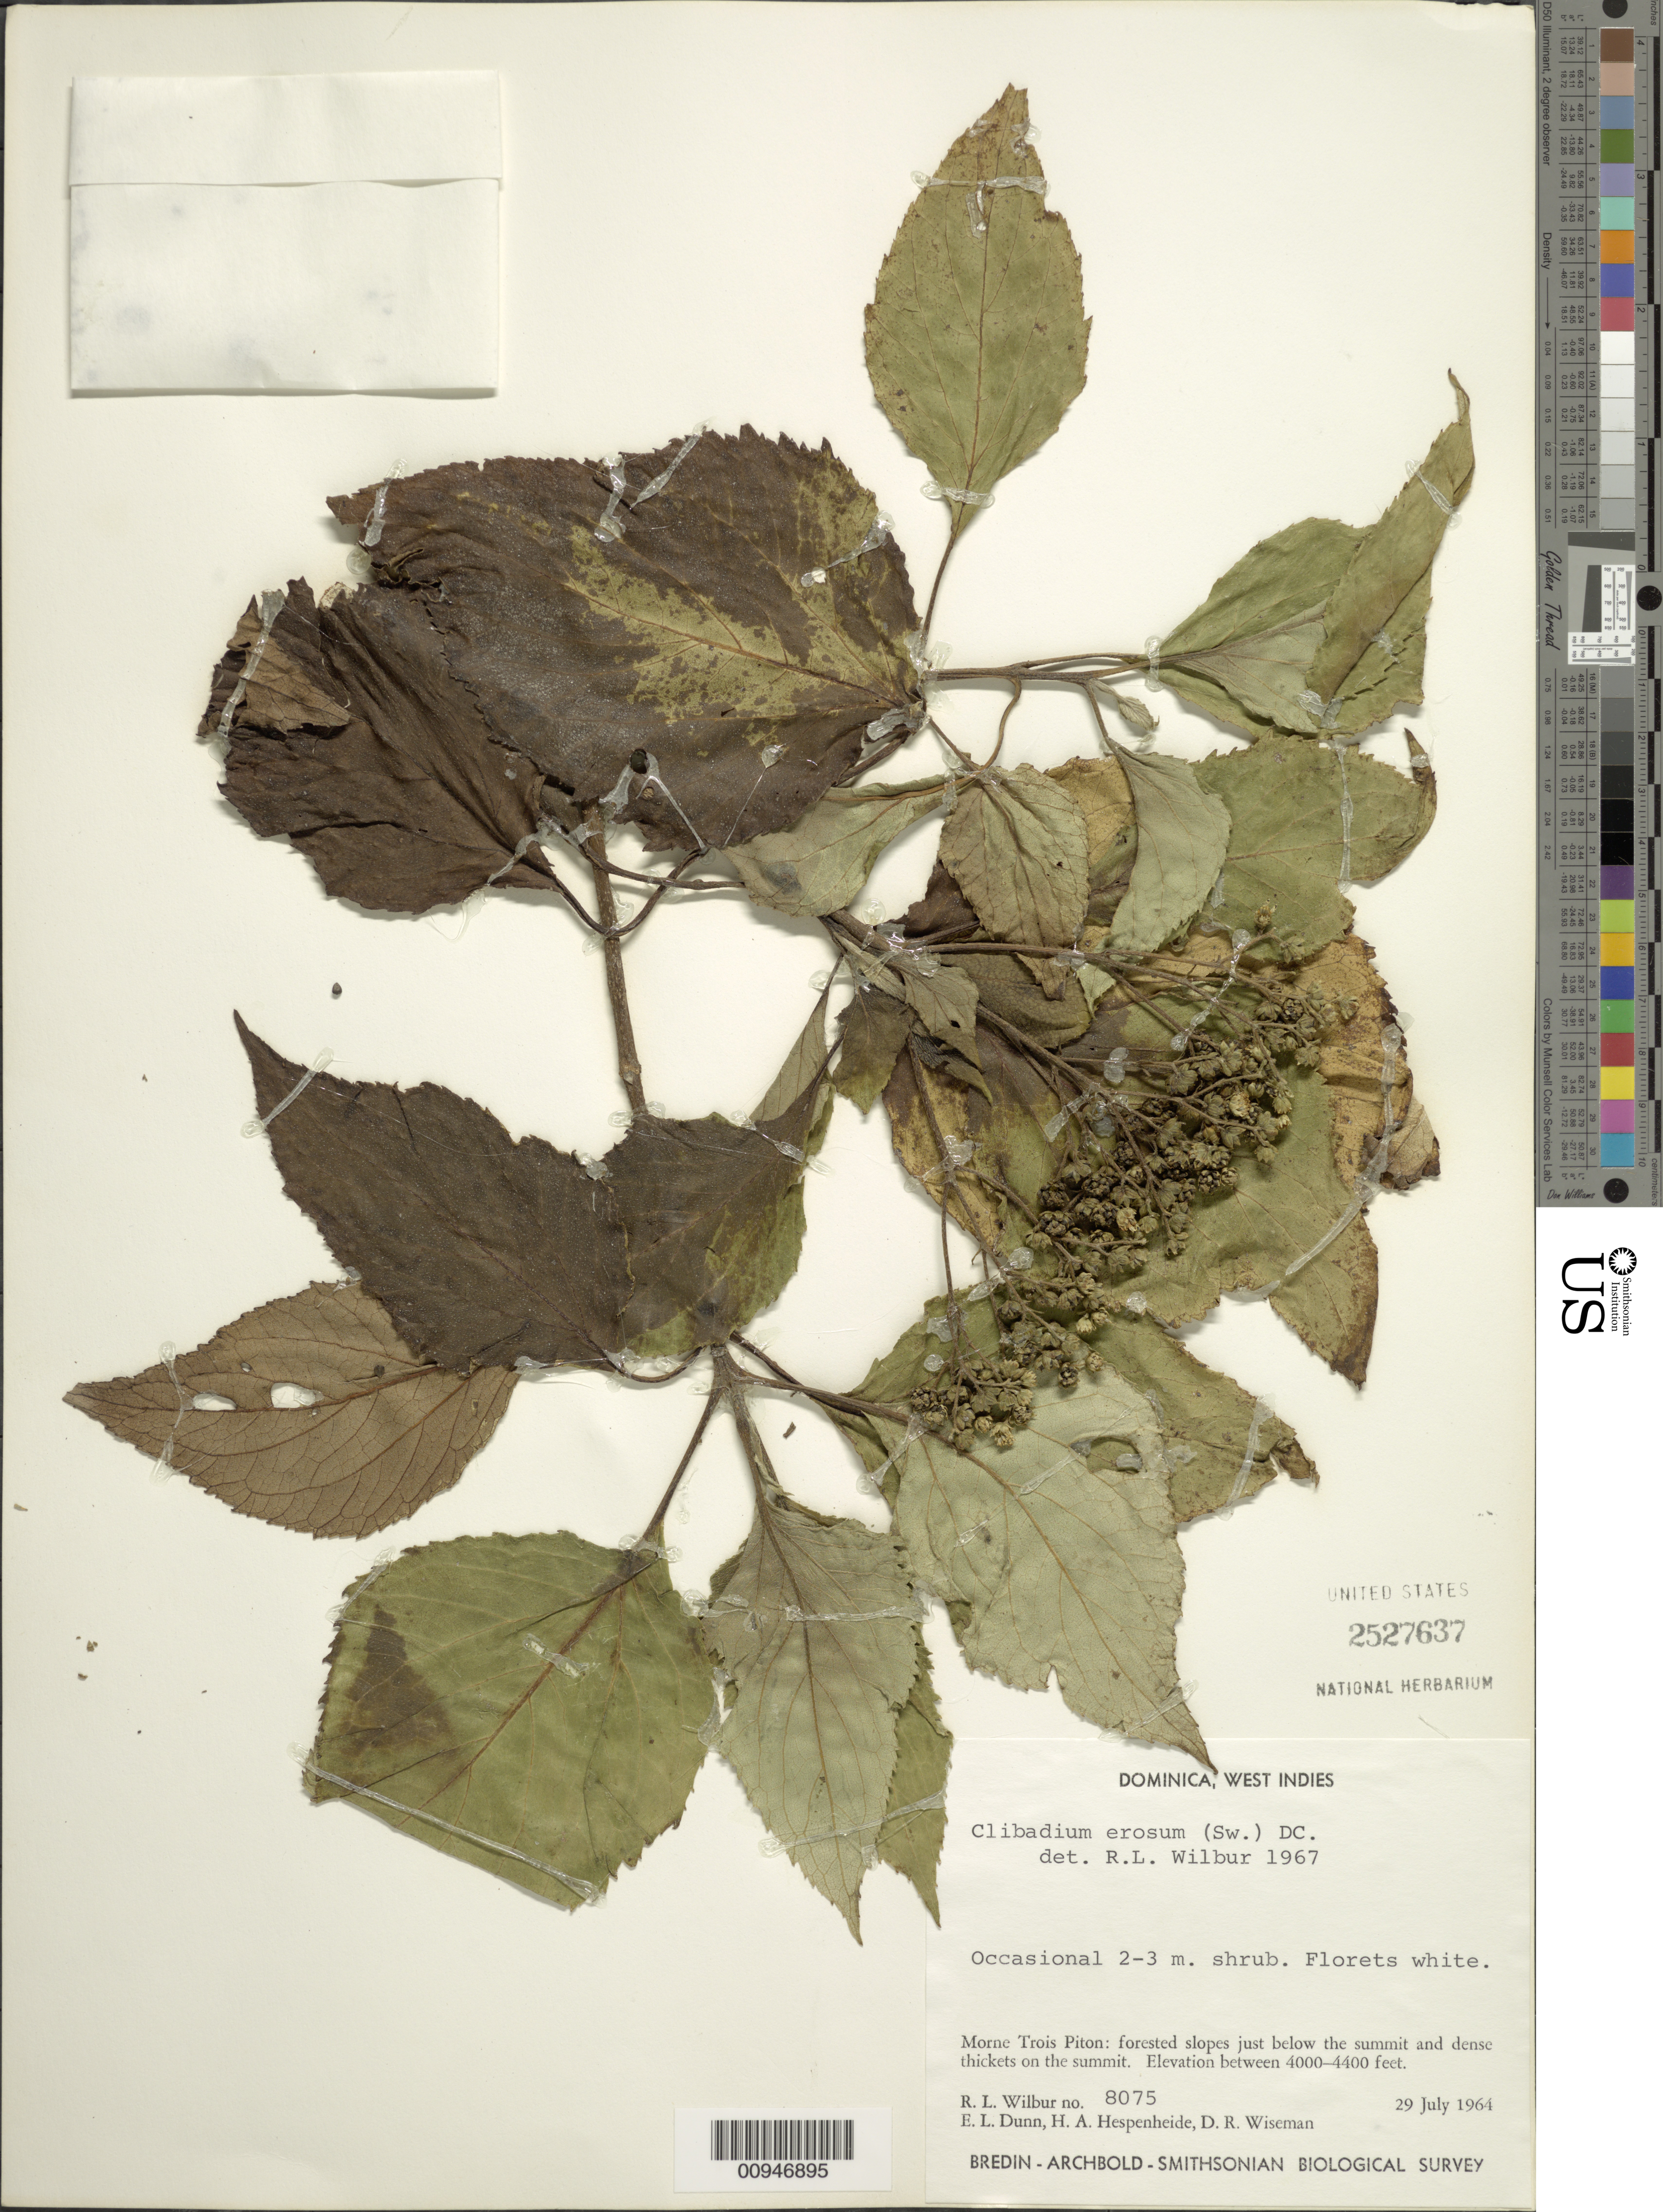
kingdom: Plantae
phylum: Tracheophyta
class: Magnoliopsida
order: Asterales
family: Asteraceae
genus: Clibadium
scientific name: Clibadium erosum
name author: (Sw.) DC.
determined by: Wilbur, R. L.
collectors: R. L. Wilbur, E. Dunn, H. A. Hespenheide & D. R. Wiseman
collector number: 8075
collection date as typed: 29 Jul 1964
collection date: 1964-07-29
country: Dominica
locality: Morne Trois Piton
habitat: Forested slopes just below the summit and dense thickets on summit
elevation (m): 4000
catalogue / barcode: US 2527637